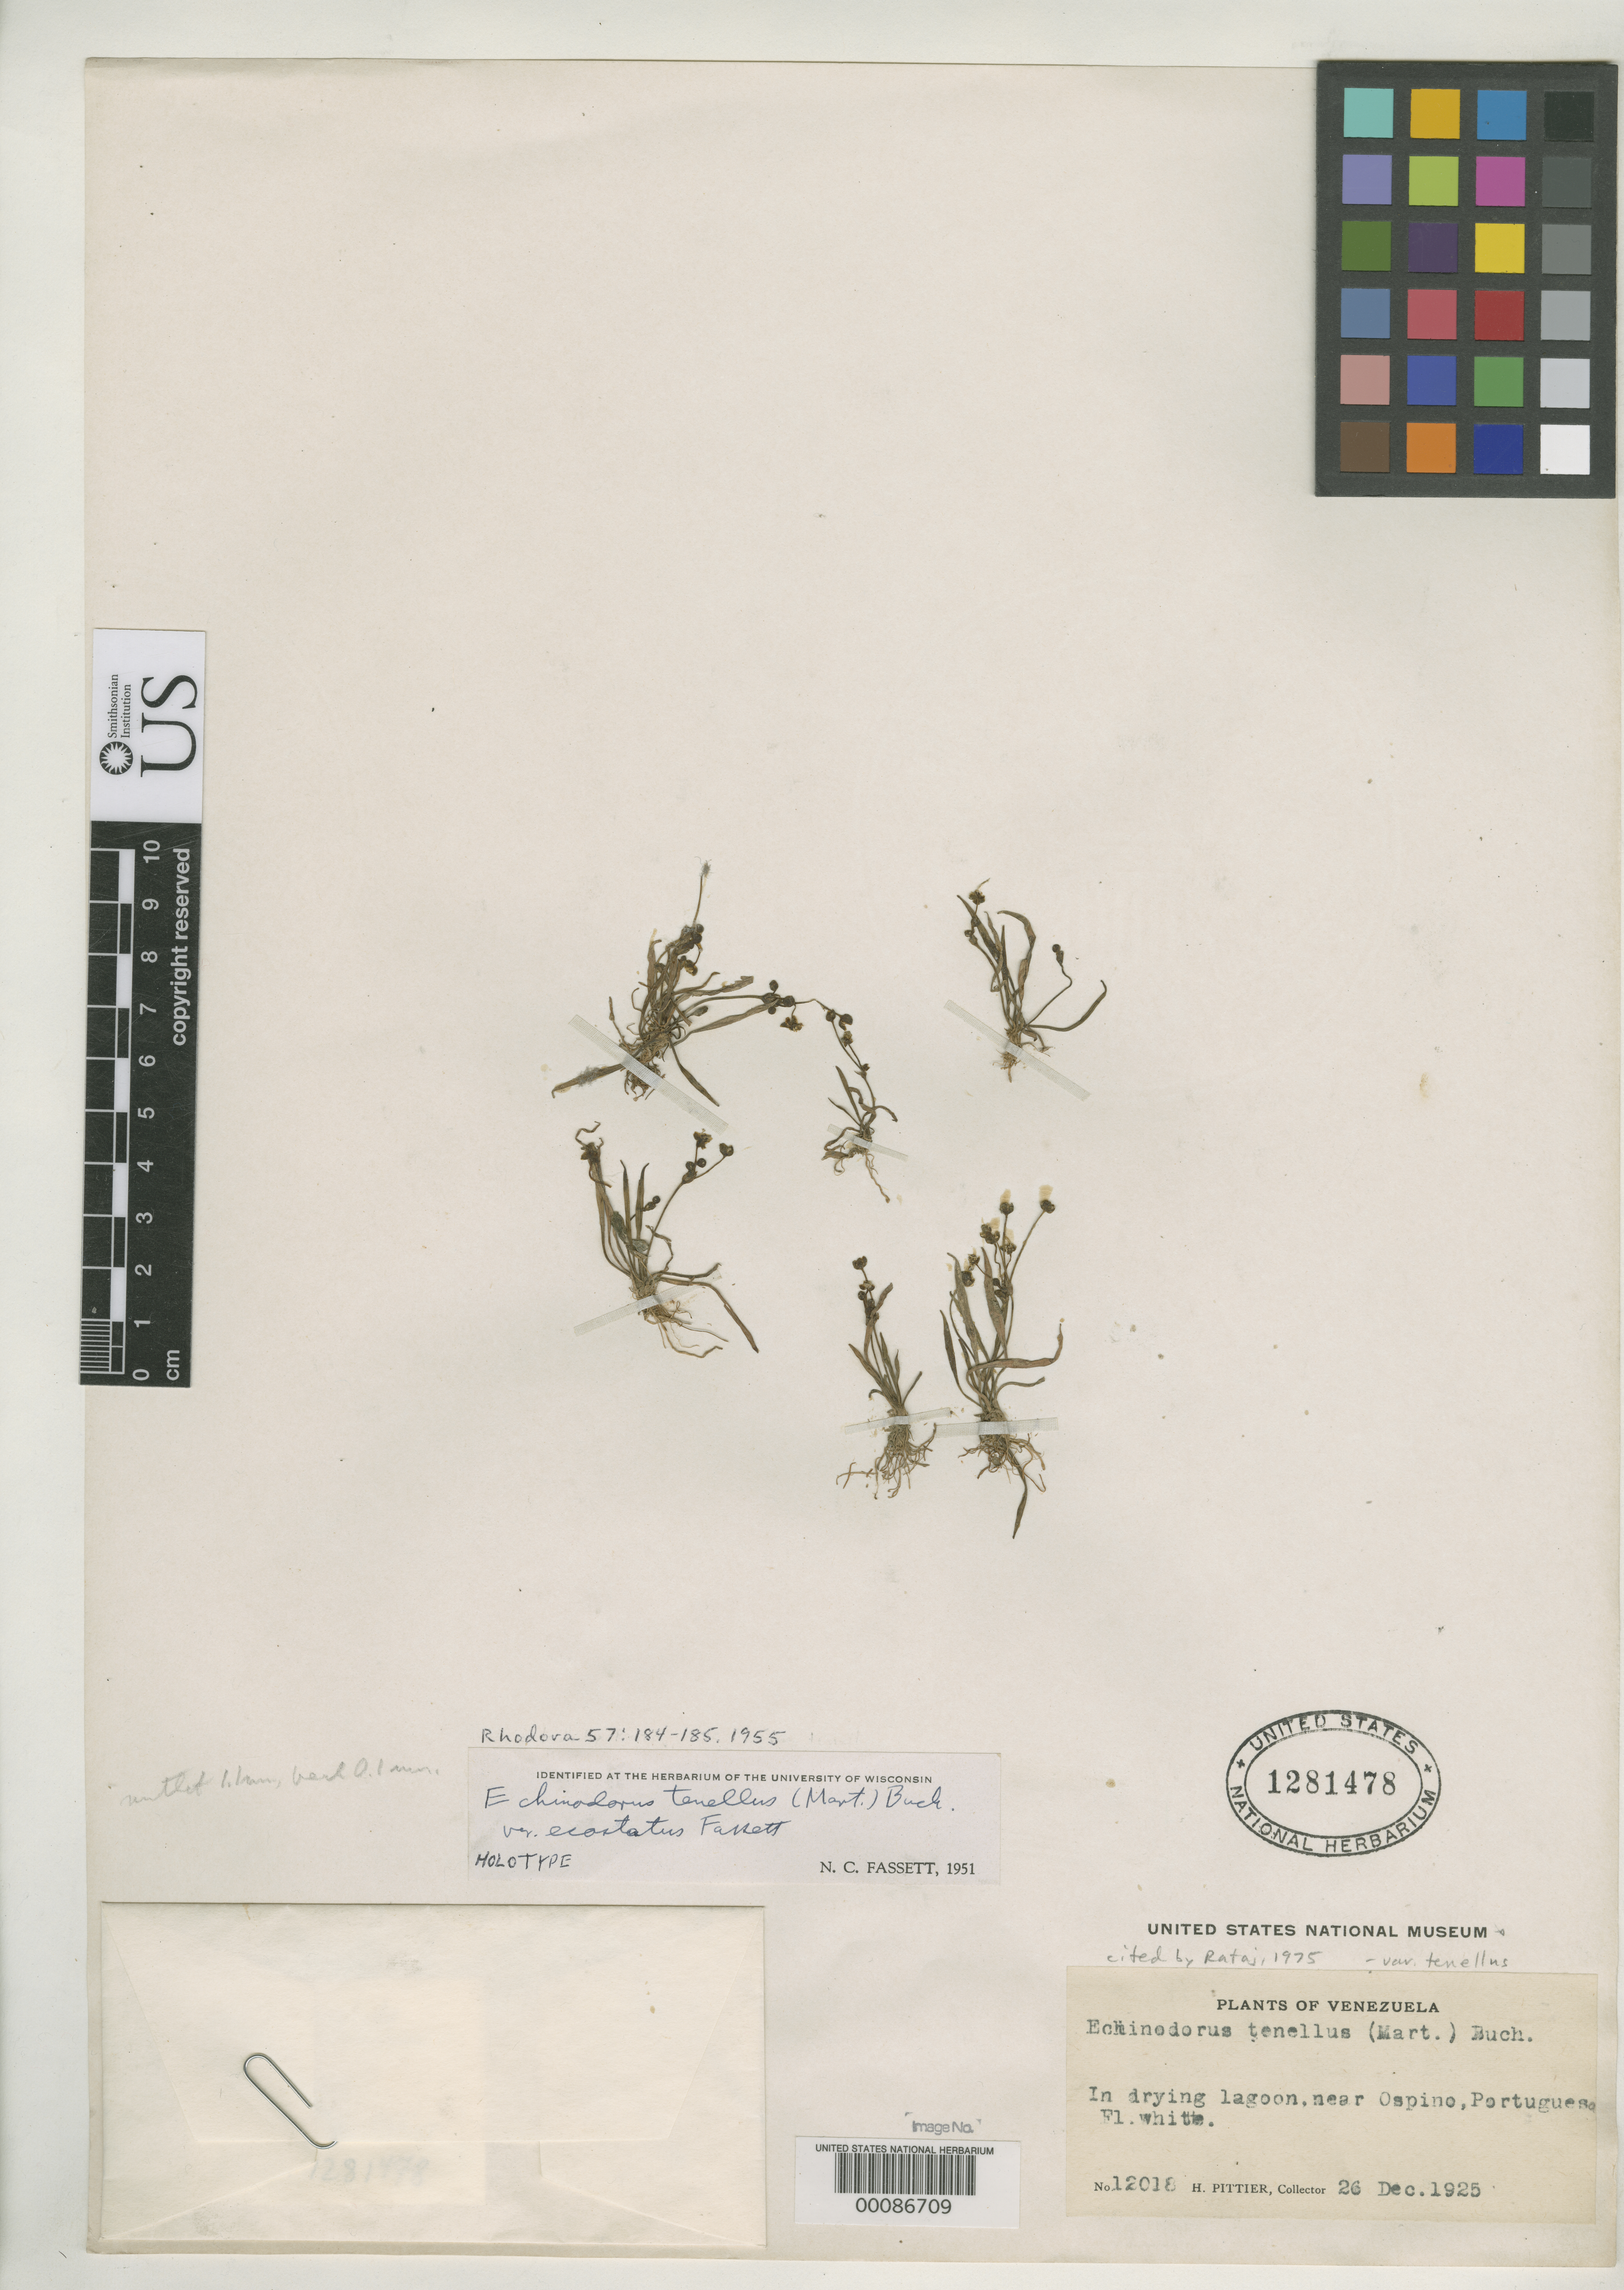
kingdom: Plantae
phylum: Tracheophyta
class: Liliopsida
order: Alismatales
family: Alismataceae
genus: Echinodorus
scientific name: Echinodorus tenellus var. ecostatus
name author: Fassett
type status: Holotype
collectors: H. F. Pittier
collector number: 12018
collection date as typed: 26 Dec 1925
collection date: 1925-12-26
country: Venezuela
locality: Near Ospino, Portuguesa.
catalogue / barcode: US 1281478